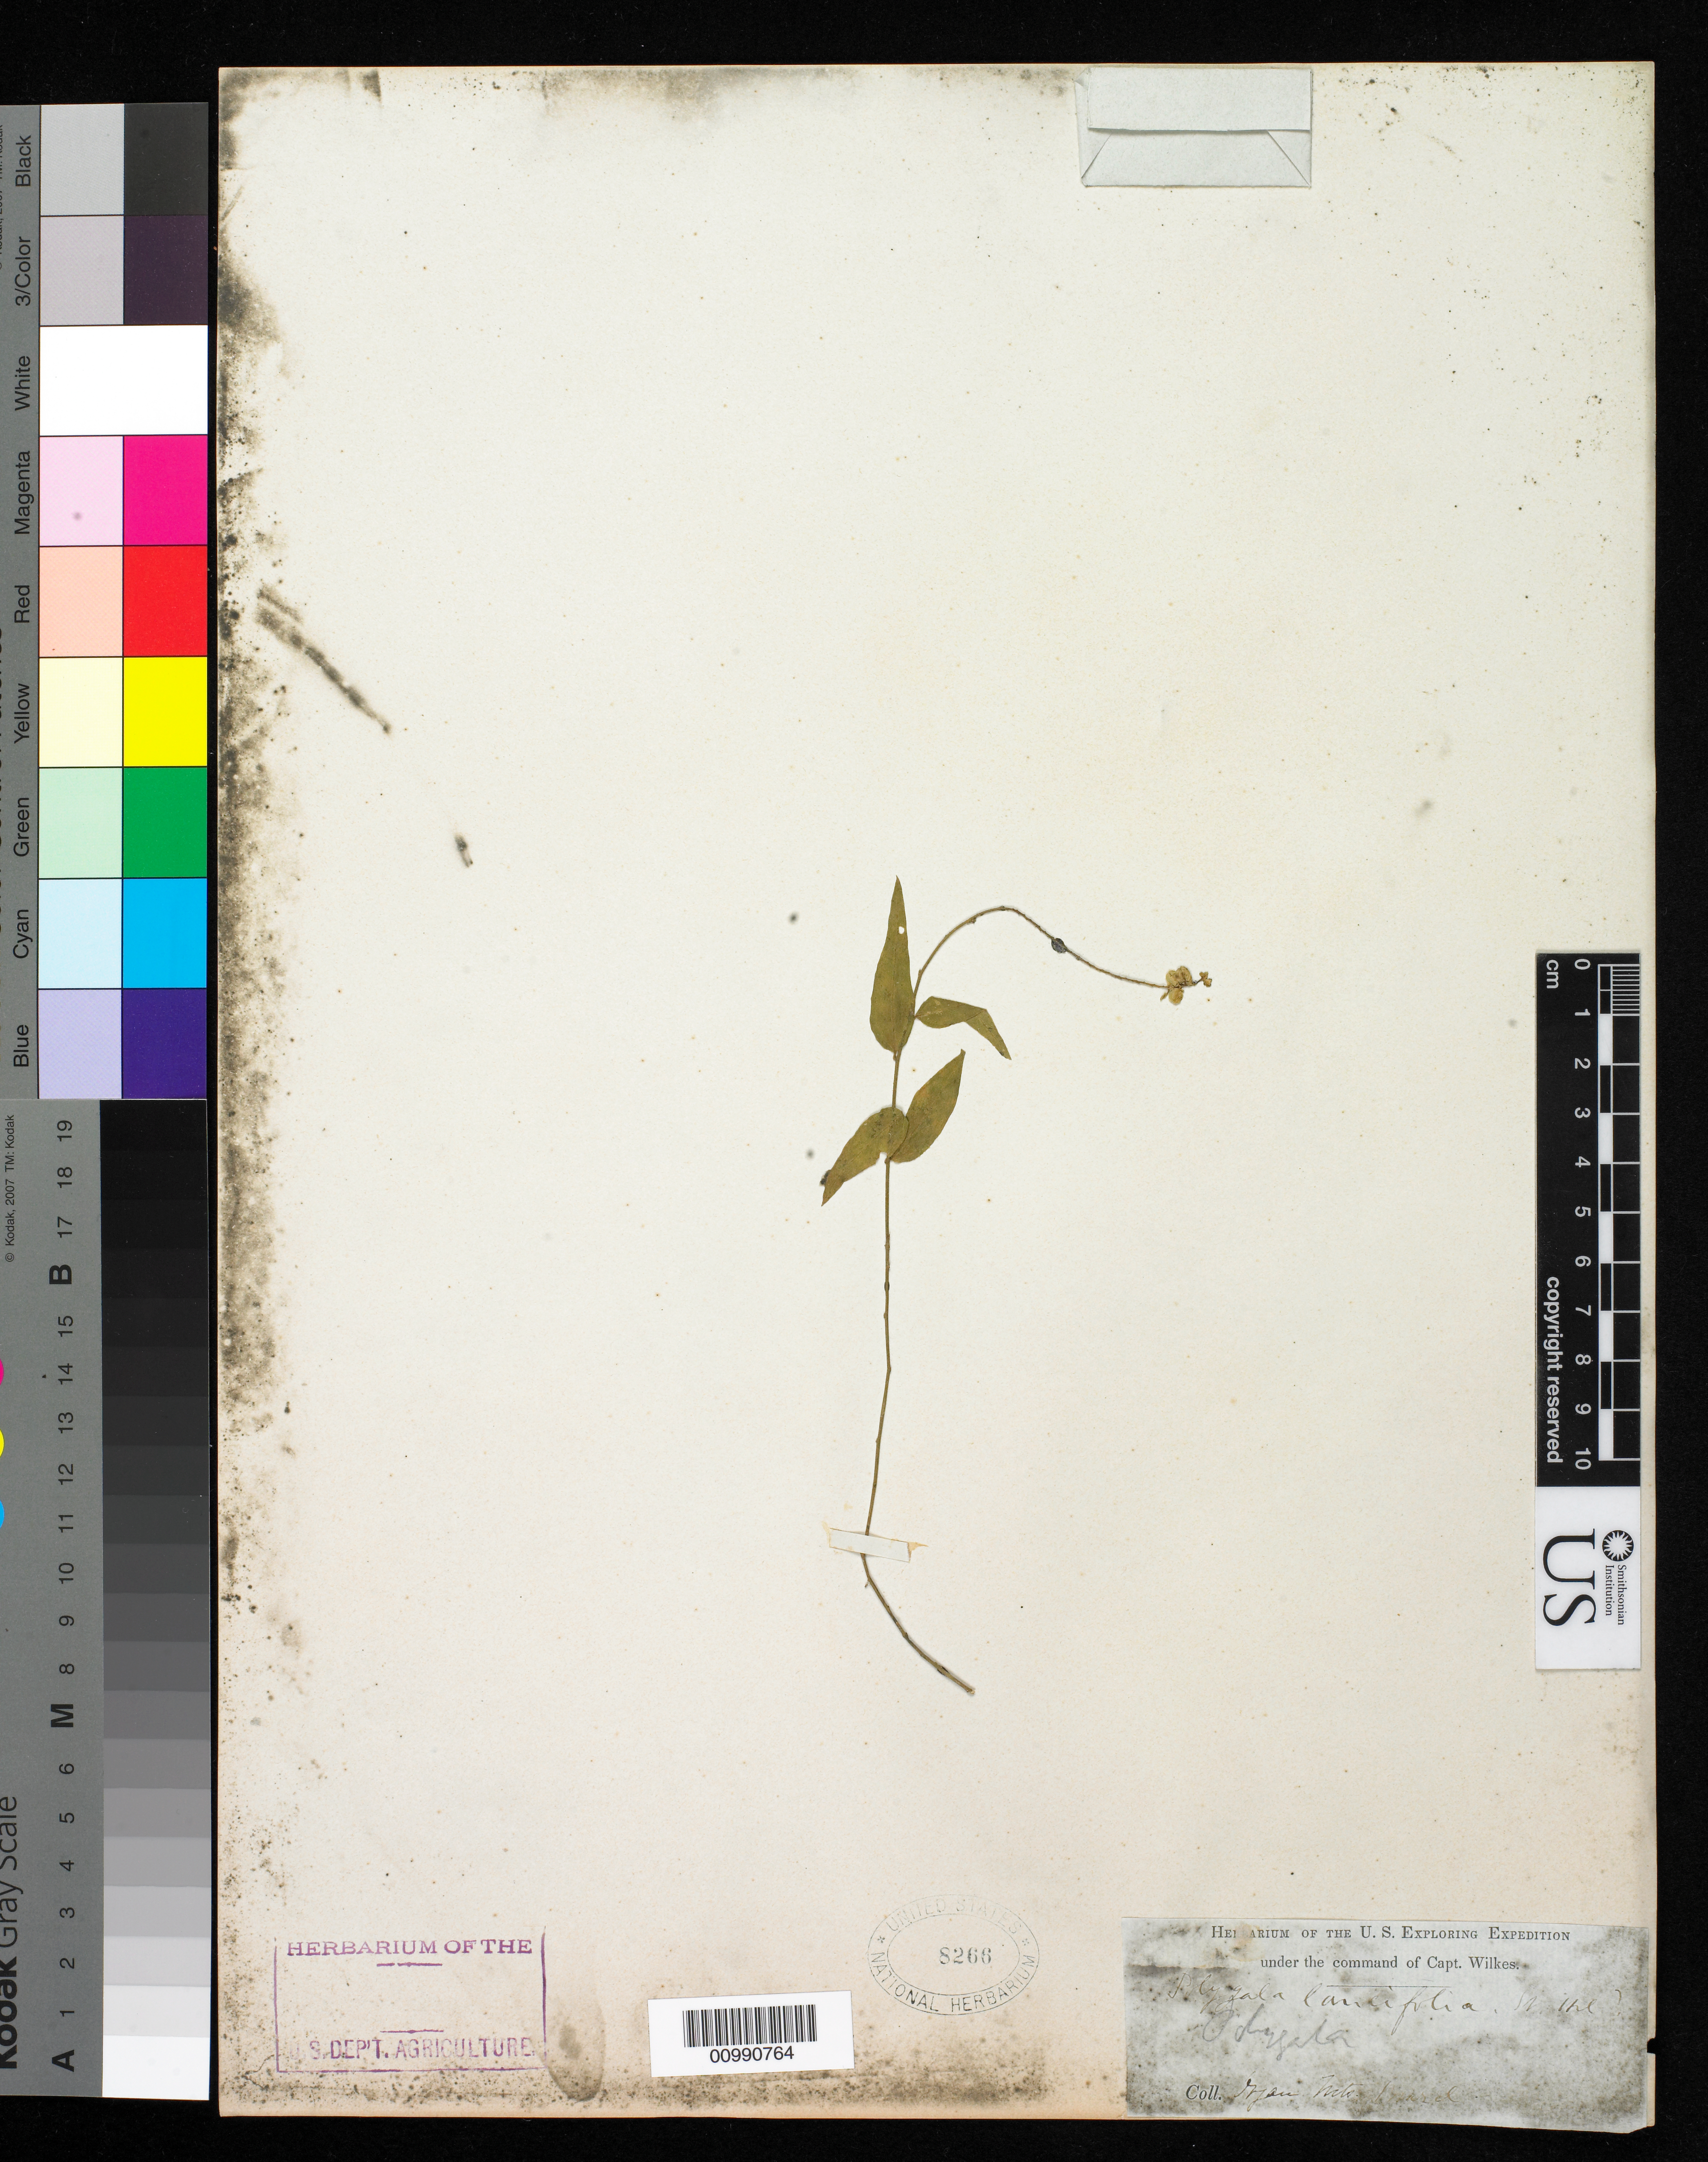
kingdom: Plantae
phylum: Tracheophyta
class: Magnoliopsida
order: Fabales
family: Polygalaceae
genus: Polygala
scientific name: Polygala lancifolia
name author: A. St.-Hil. & Moq.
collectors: Wilkes Explor. Exped.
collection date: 1838/1842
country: Brazil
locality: Organ Mts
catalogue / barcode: US 8266